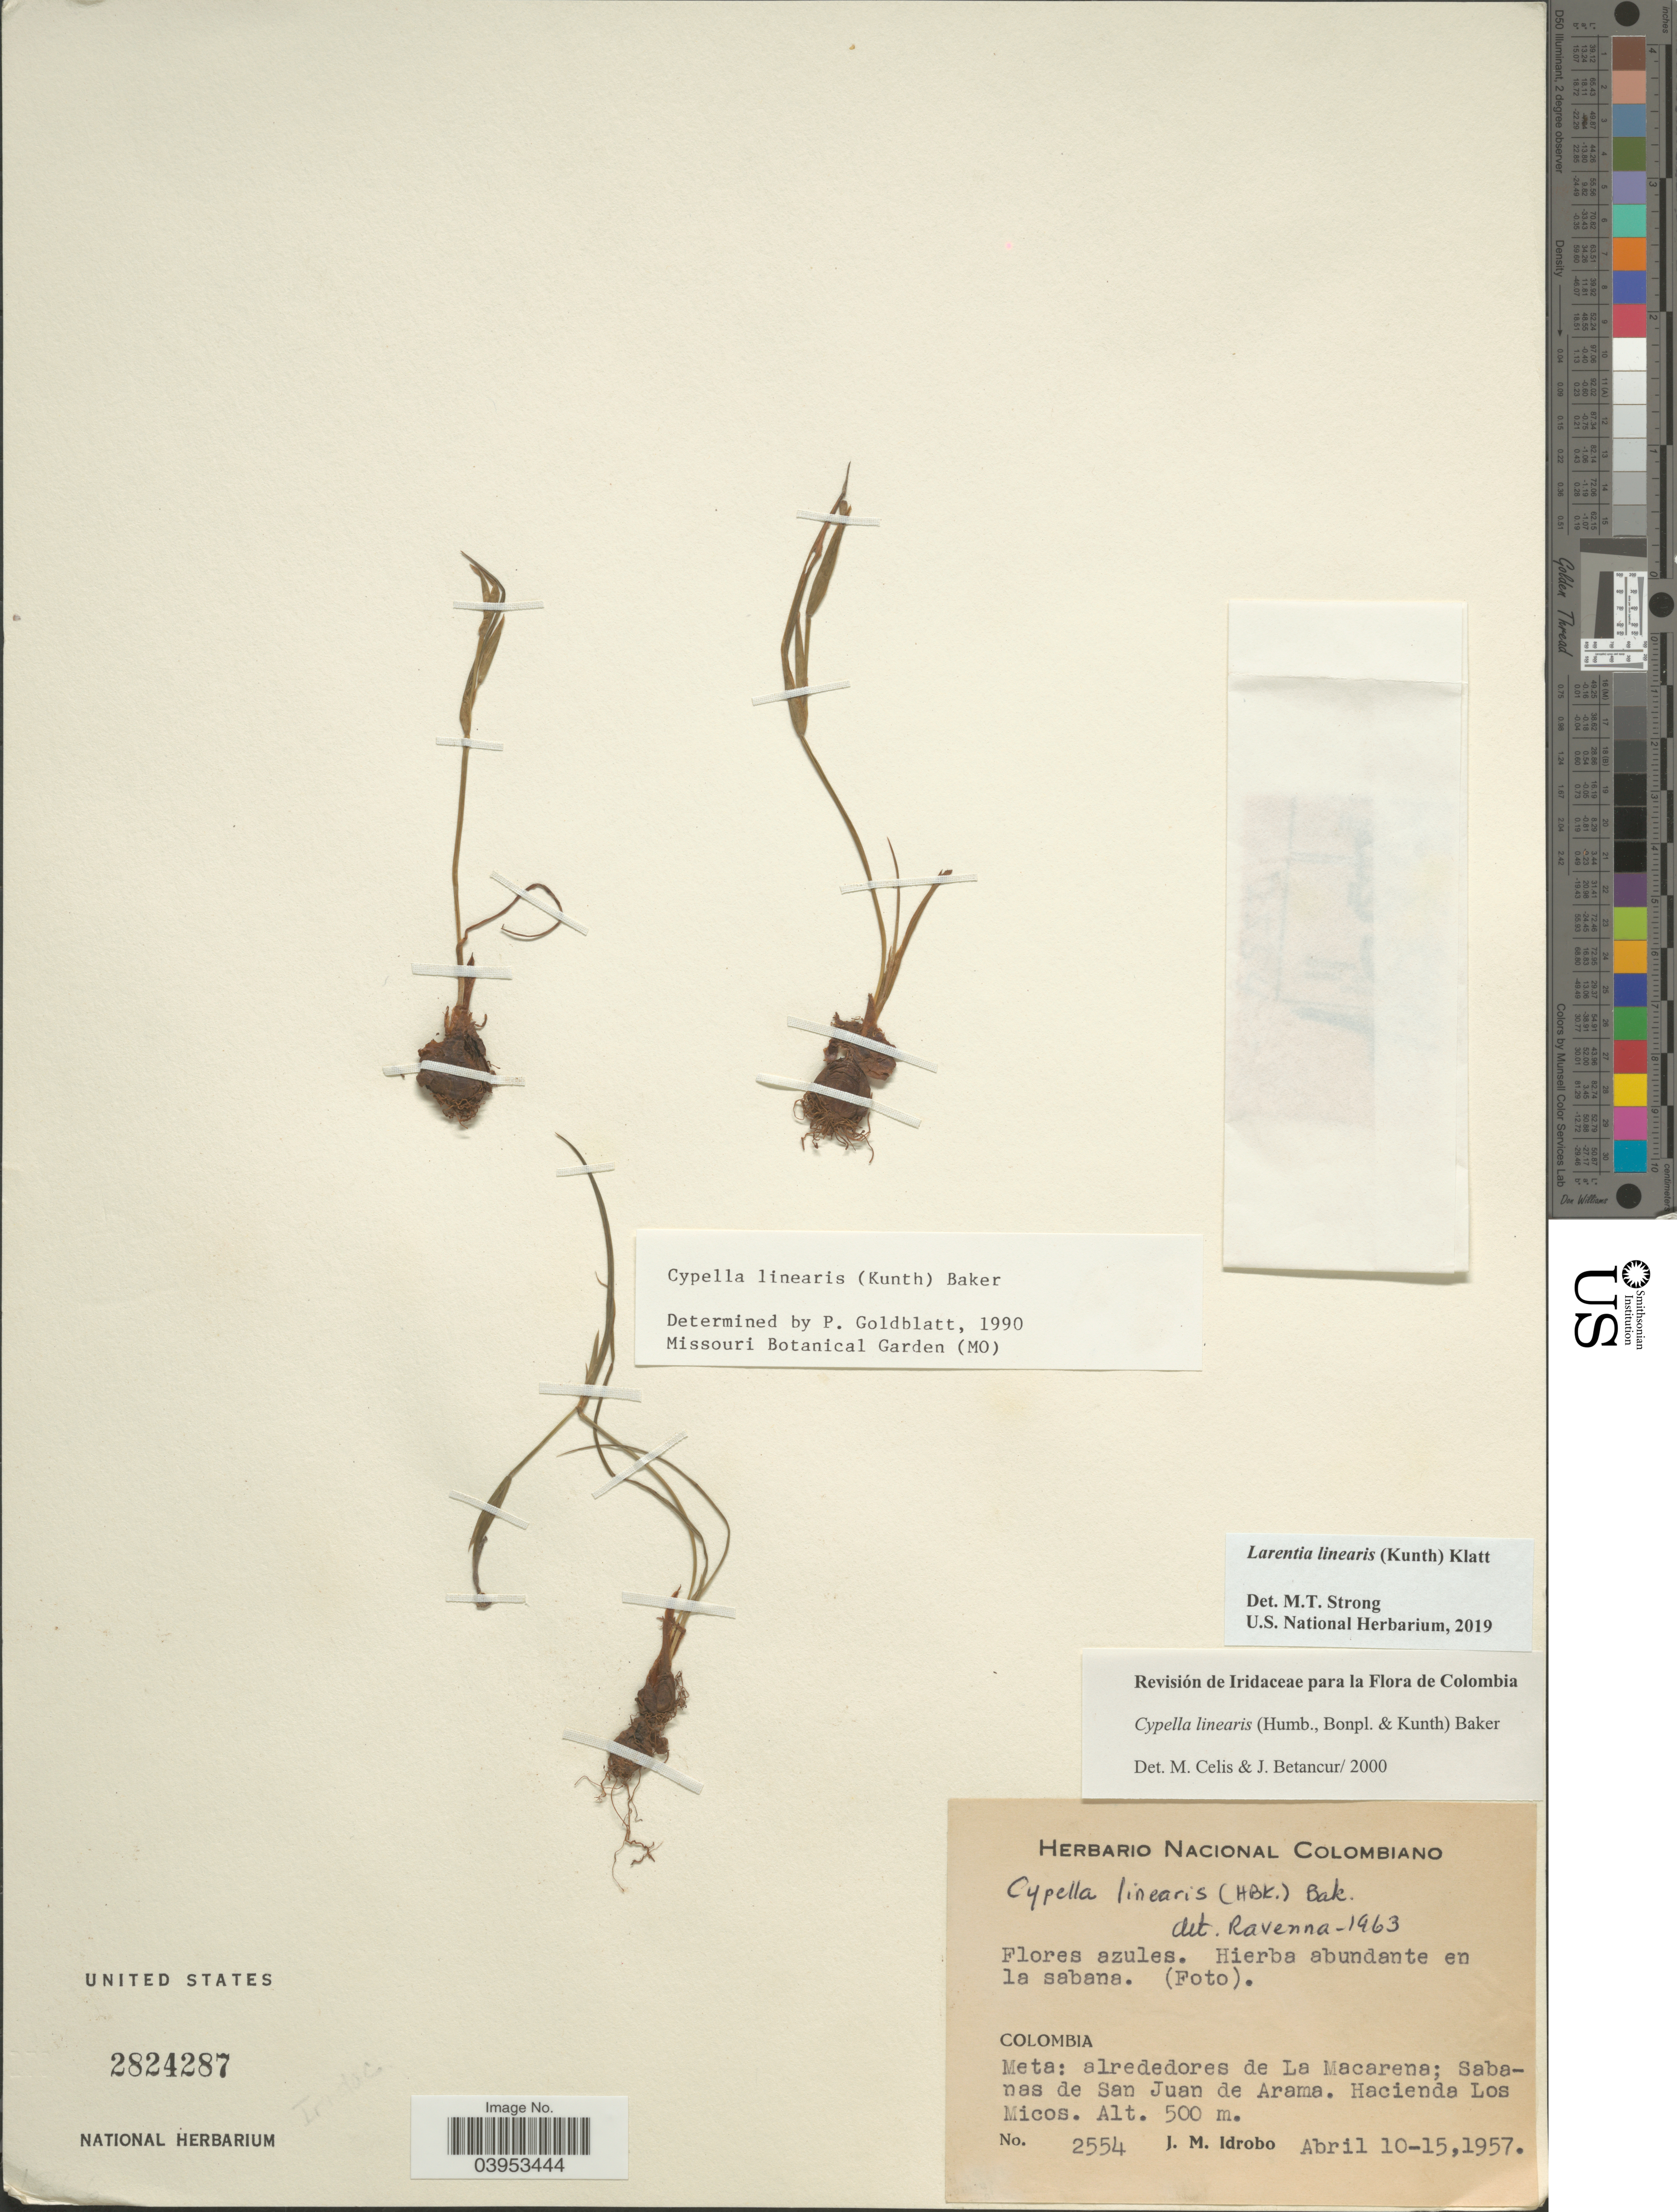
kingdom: Plantae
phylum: Tracheophyta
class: Liliopsida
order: Asparagales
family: Iridaceae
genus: Larentia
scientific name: Larentia linearis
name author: (Kunth) Klatt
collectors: J. M. Idrobo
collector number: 2554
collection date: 1957-04-10/1957-04-15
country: Colombia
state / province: Meta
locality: Alrededores de La Macarena; Sabanas de San Juan de Arama. Hacienda Los Micos.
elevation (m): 500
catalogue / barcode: US 2824287